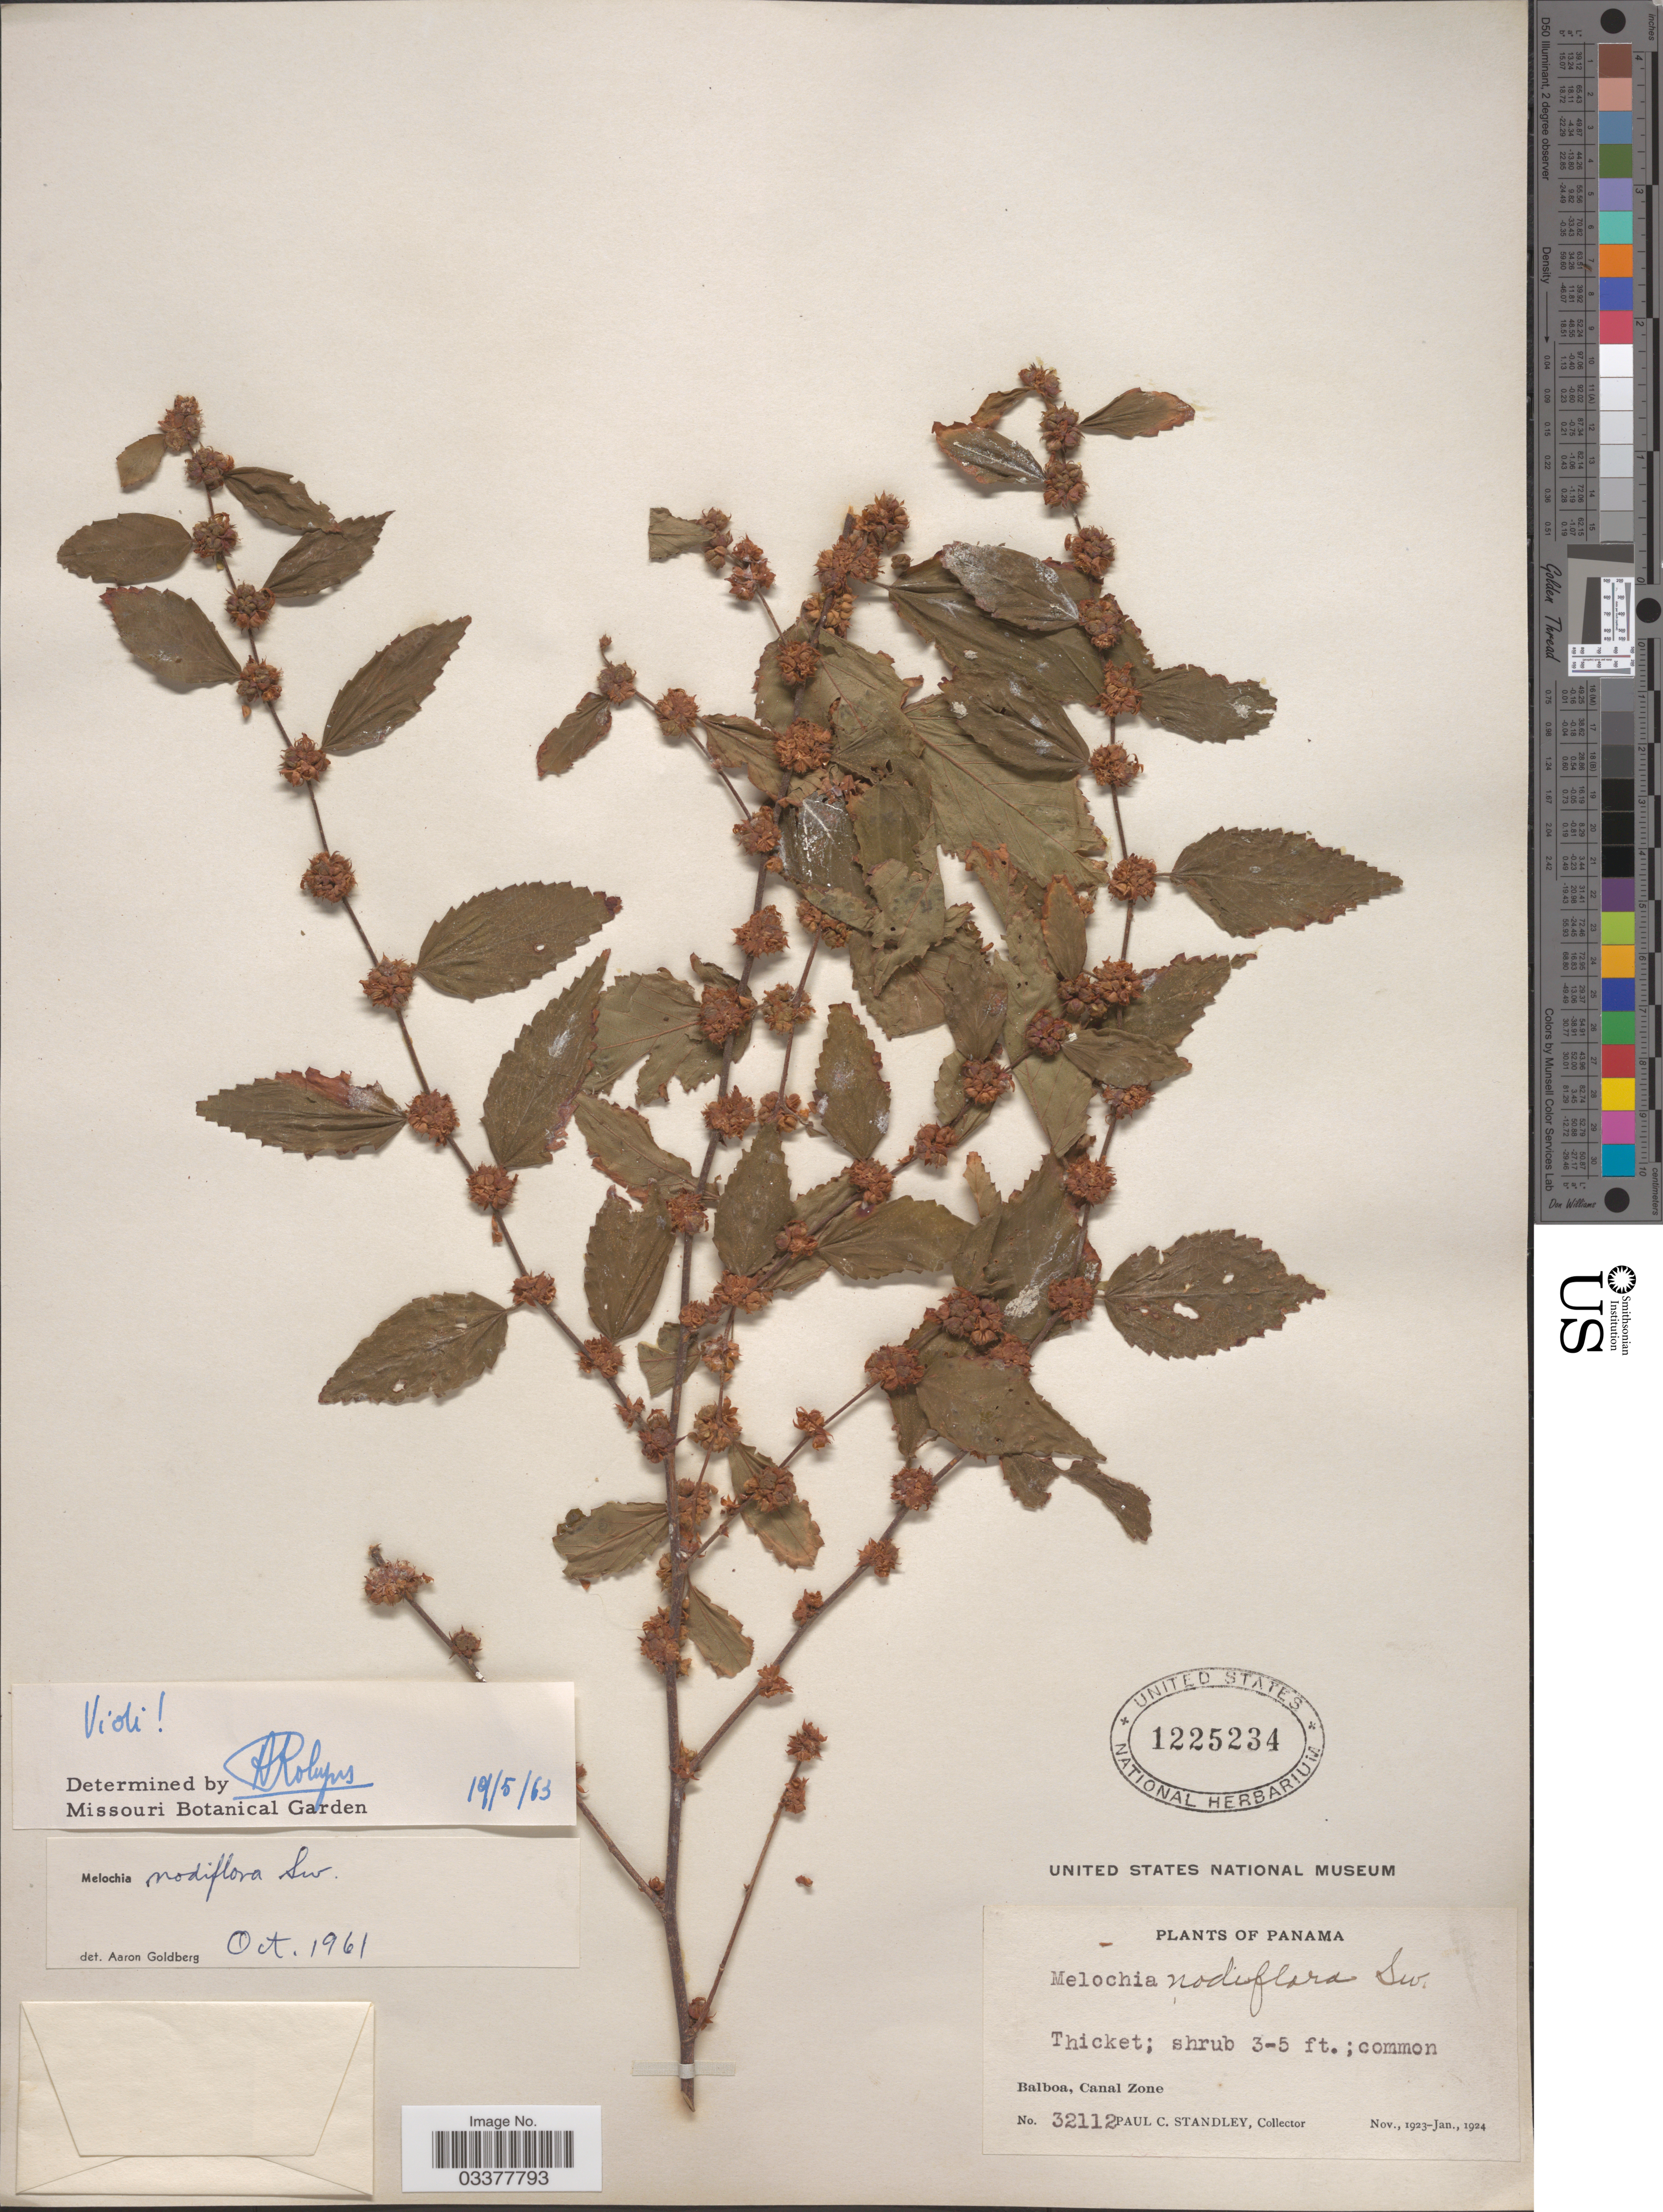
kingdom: Plantae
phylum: Tracheophyta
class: Magnoliopsida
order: Malvales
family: Malvaceae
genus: Melochia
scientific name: Melochia nodiflora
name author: Sw.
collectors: P. C. Standley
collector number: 32112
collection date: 1923-11/1924-01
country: Panama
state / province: Colón / Panamá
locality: Balboa, Canal Zone.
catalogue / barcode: US 1225234